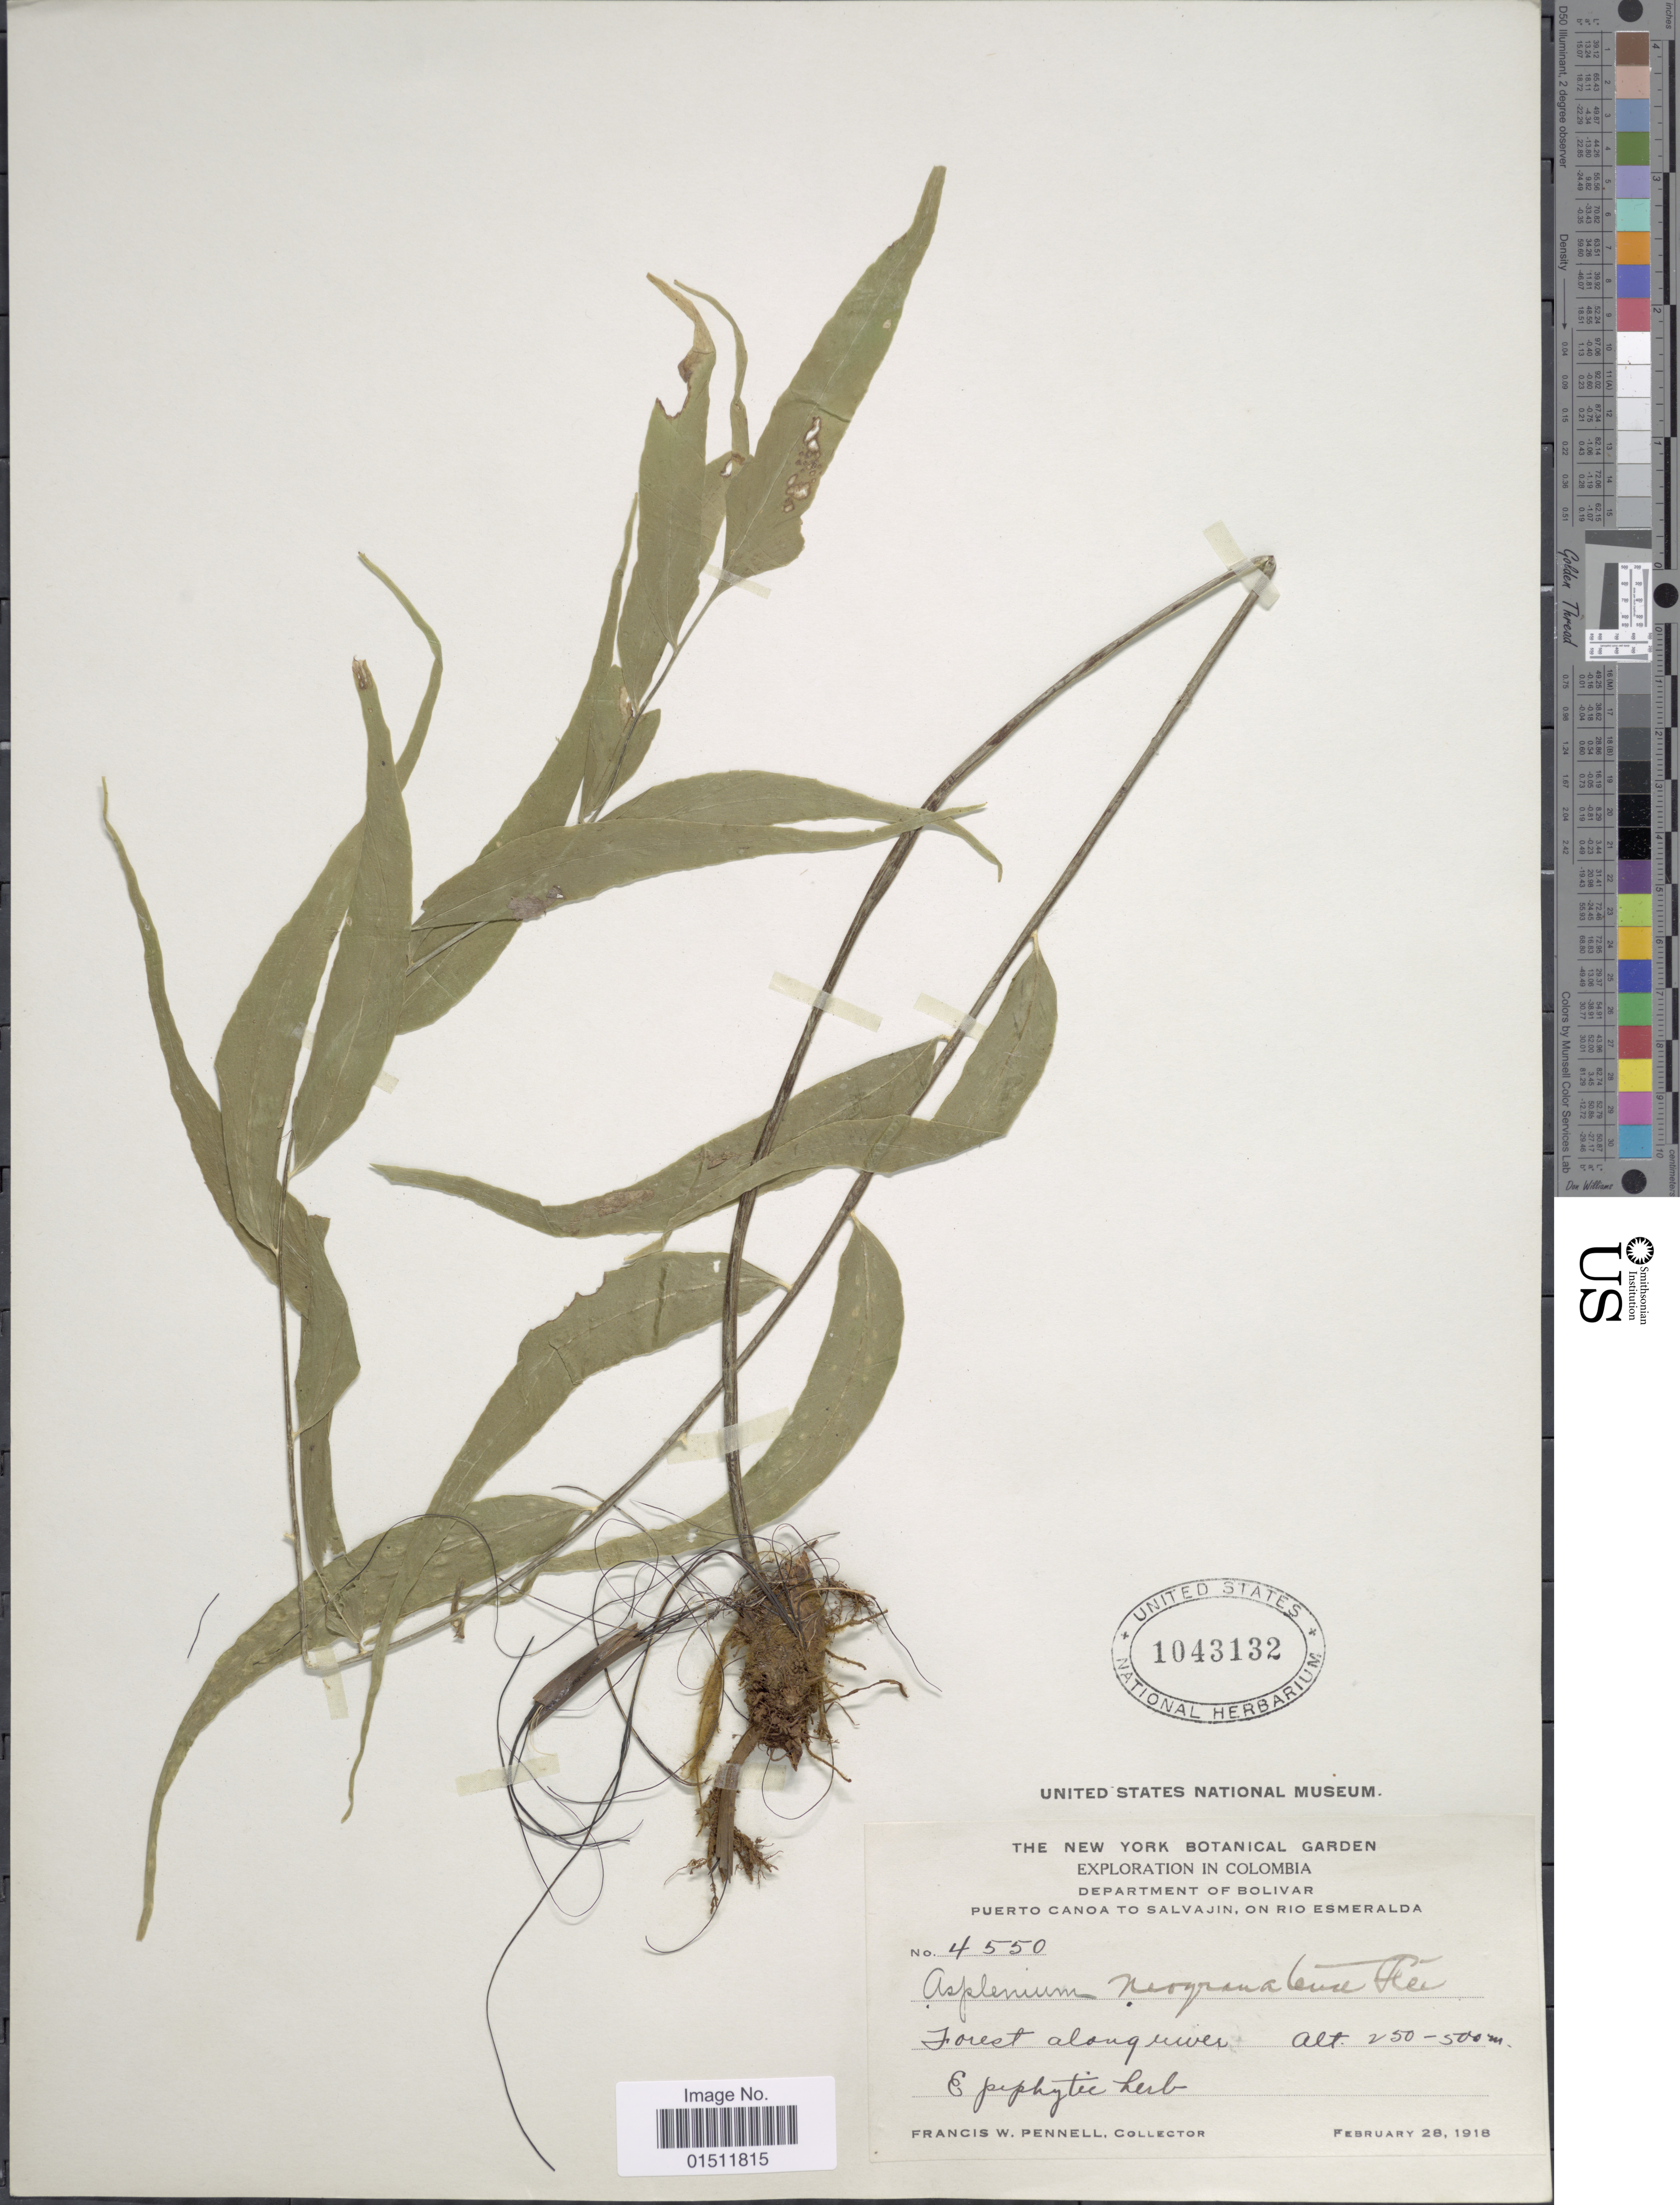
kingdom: Plantae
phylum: Tracheophyta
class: Polypodiopsida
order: Polypodiales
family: Aspleniaceae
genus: Asplenium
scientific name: Asplenium neogranatense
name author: Fée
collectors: F. W. Pennell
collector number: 4550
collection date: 1918-02-28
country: Colombia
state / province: Bolívar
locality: Department of Bolivar, Puerto Canoa to Salvajin, on Rio Esmeralda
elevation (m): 250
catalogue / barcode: US 1043132